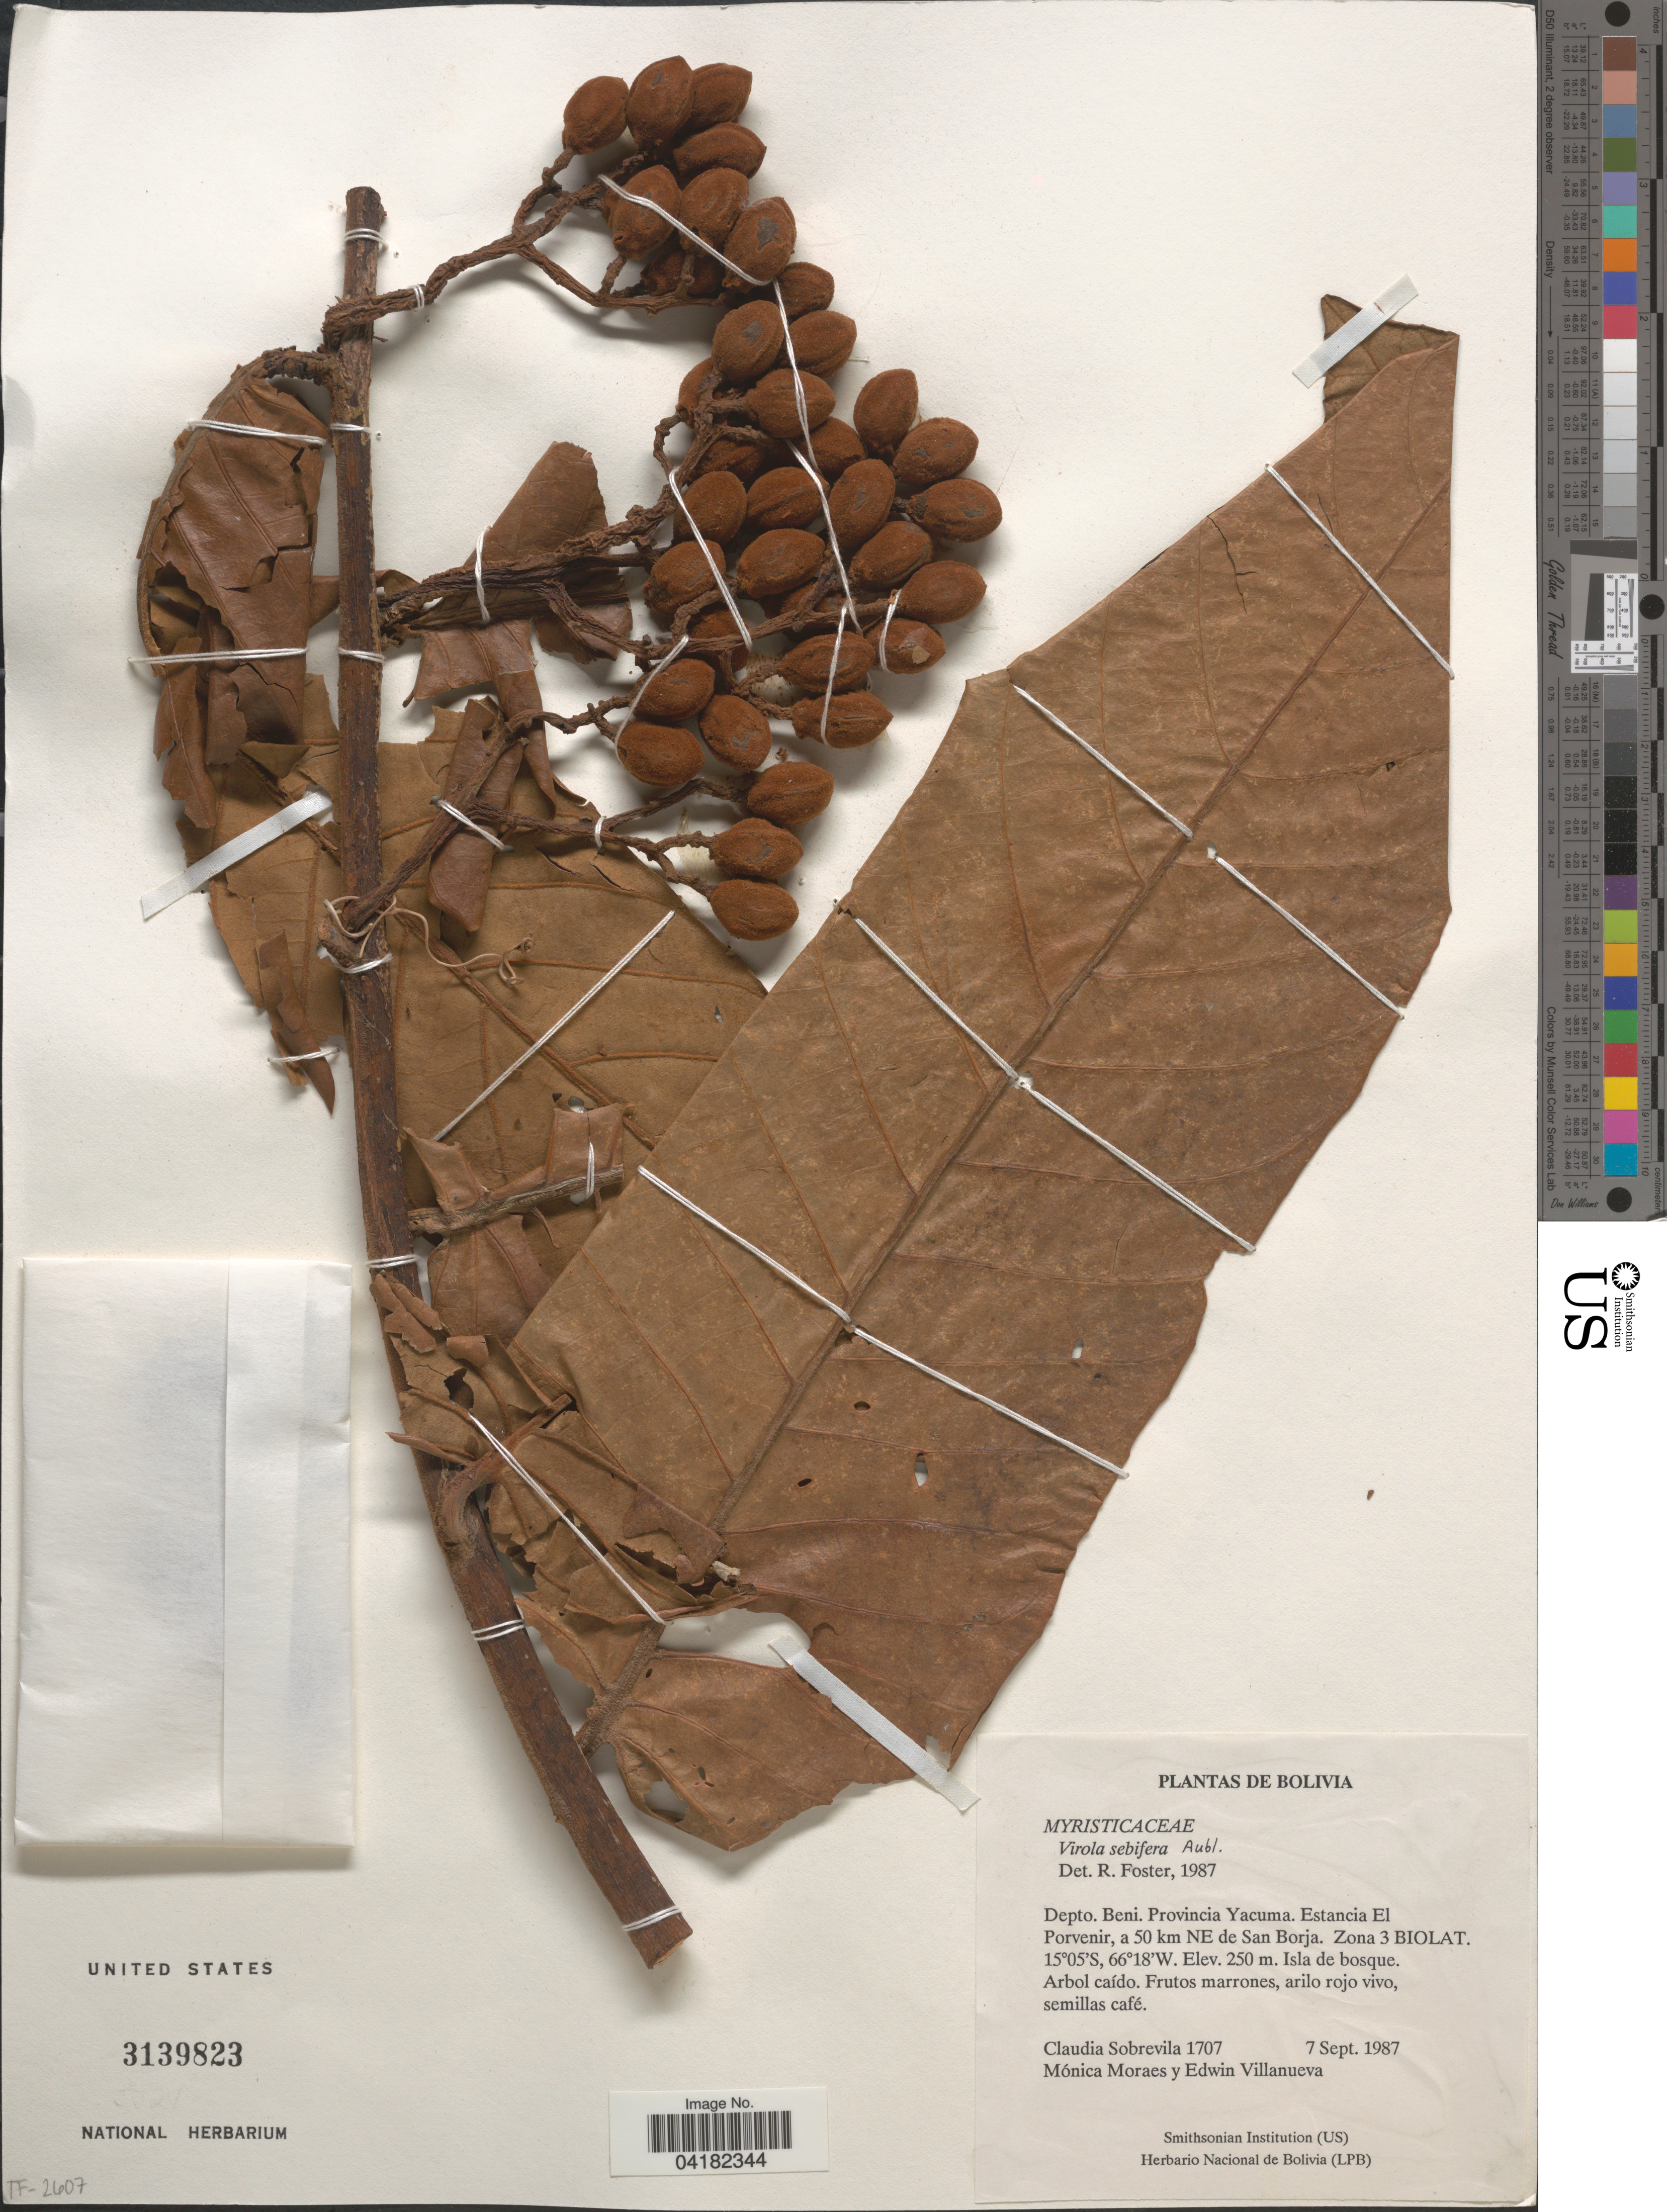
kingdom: Plantae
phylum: Tracheophyta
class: Magnoliopsida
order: Magnoliales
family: Myristicaceae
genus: Virola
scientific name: Virola sebifera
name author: Aubl.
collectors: C. Sobrevila, M. Moraes & E. Villanueva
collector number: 1707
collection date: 1987-09-07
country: Bolivia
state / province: Beni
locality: Depto. Beni. Provincia Yacuma. Estancia El Porvenir, a 50 km NE de San Borja. Zona 3 BIOLAT.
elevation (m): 250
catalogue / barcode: US 3139823